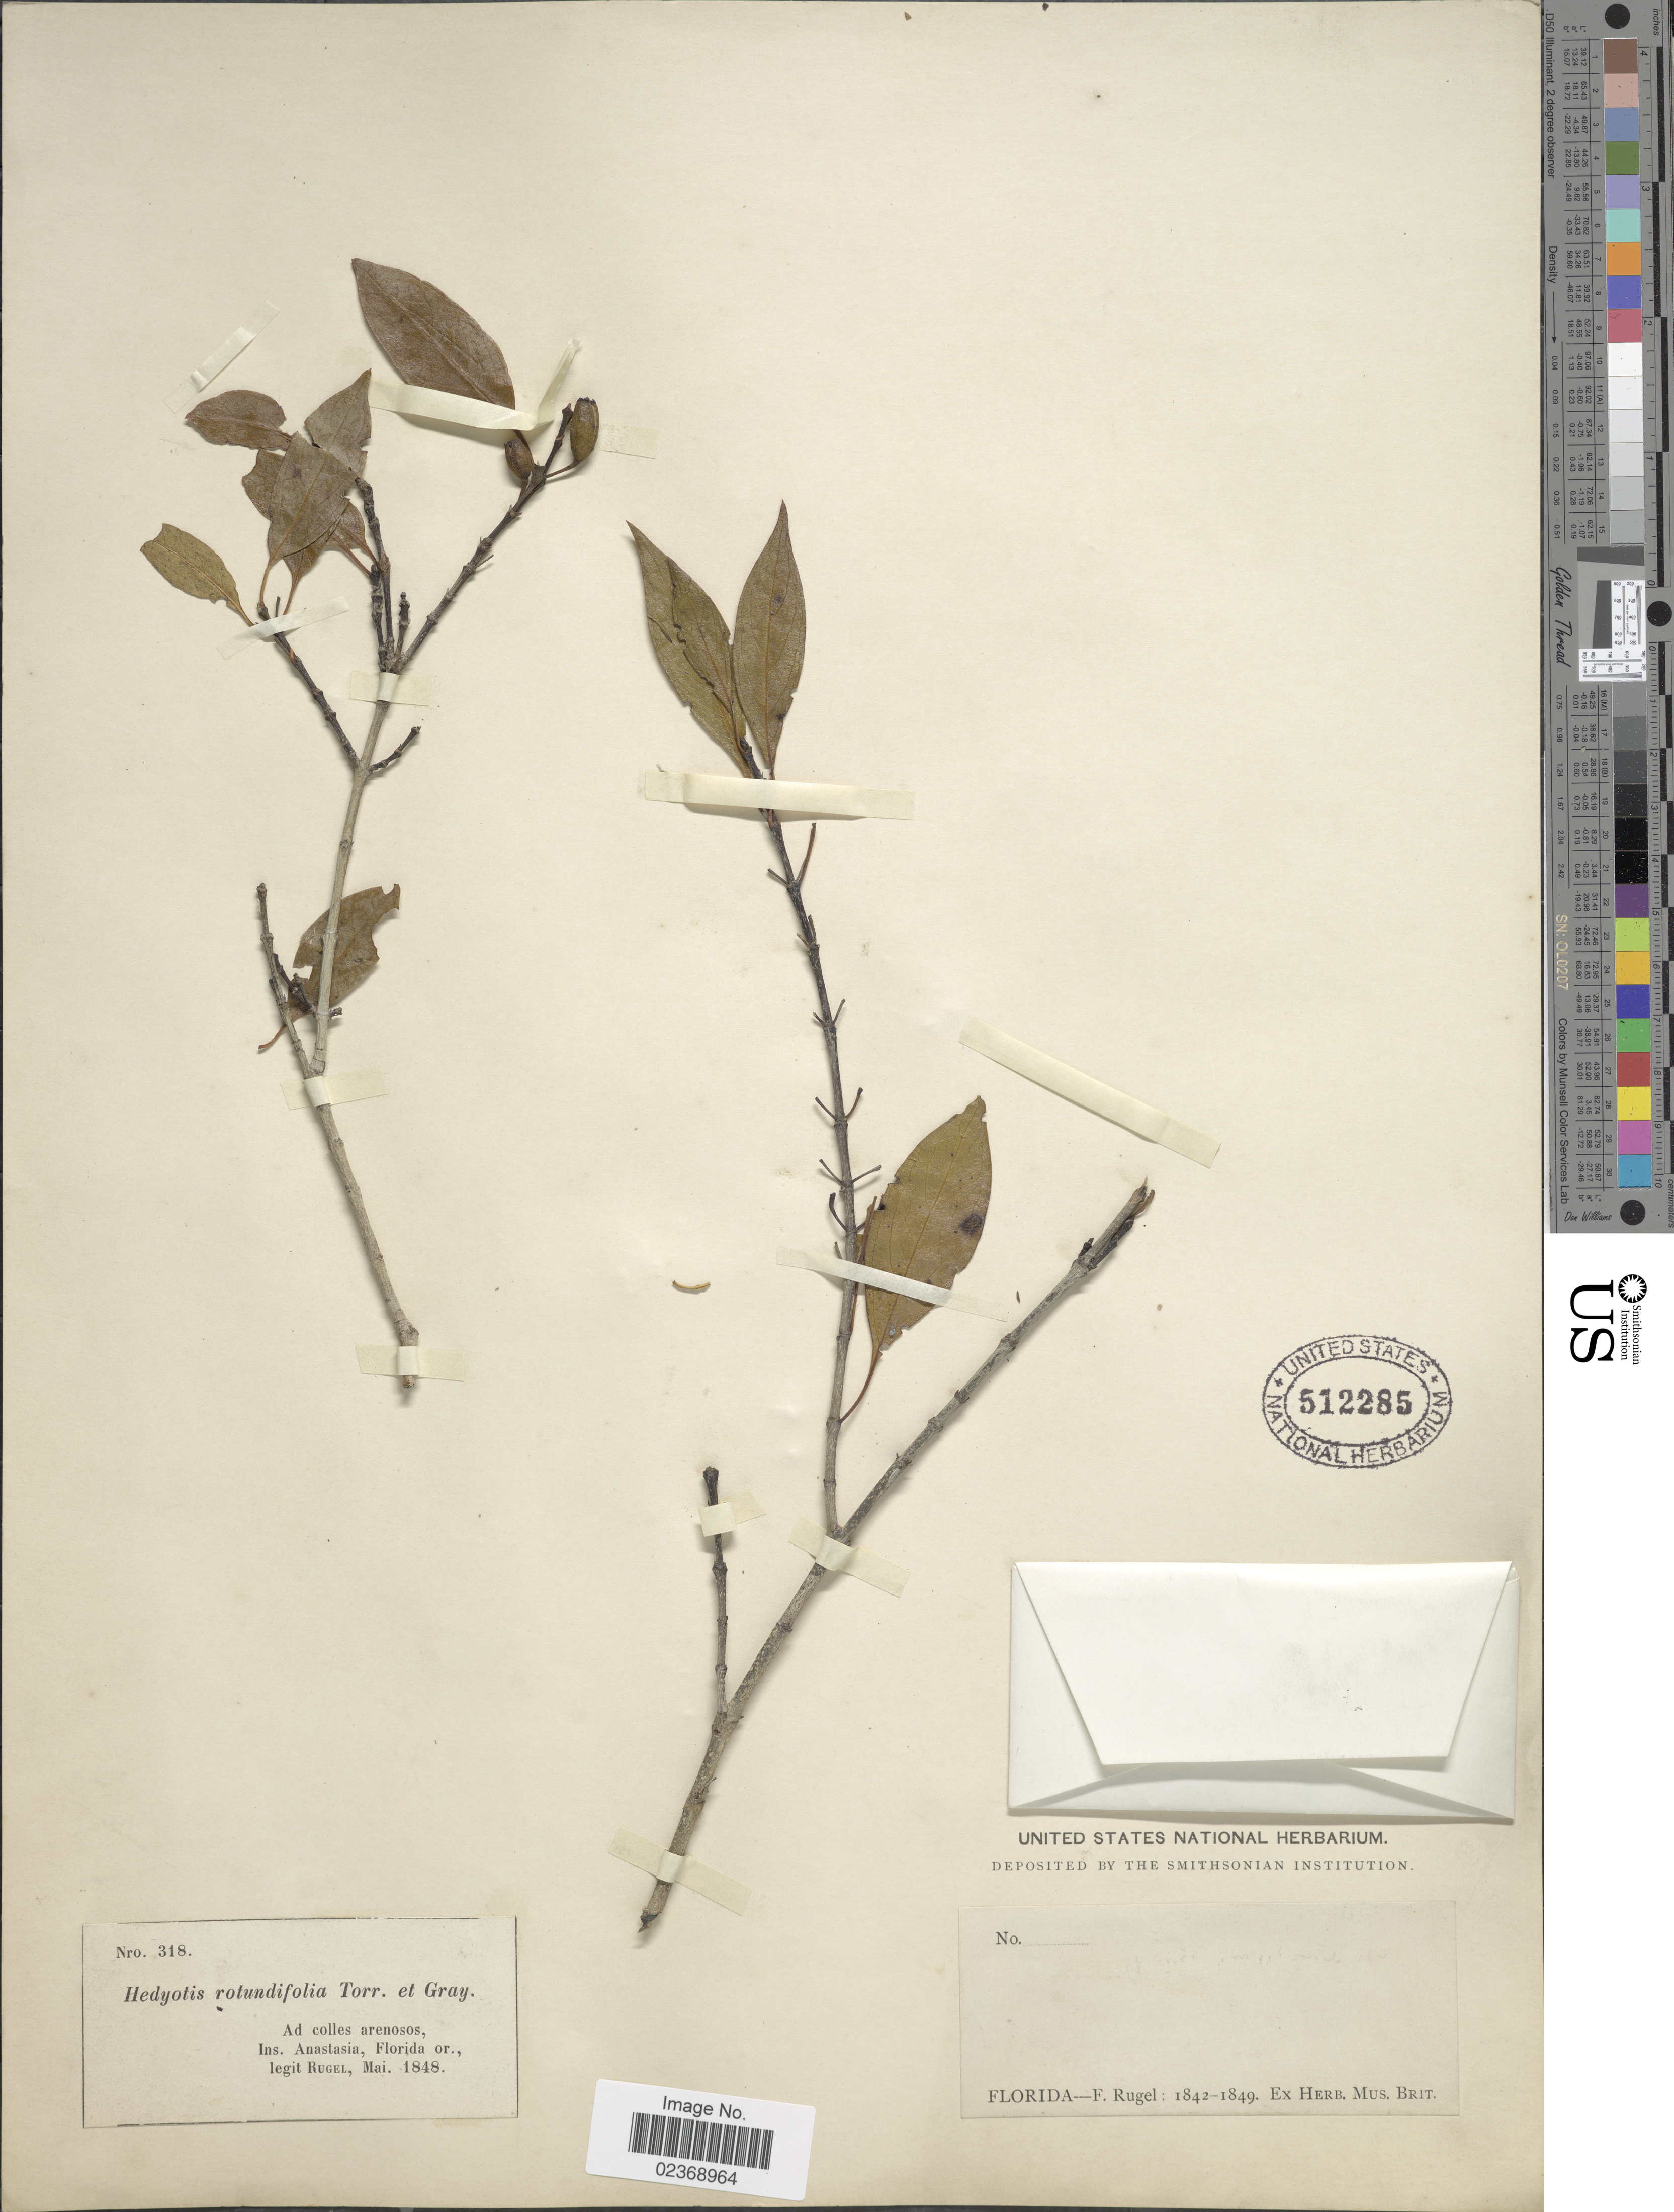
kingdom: Plantae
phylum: Tracheophyta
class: Magnoliopsida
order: Gentianales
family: Rubiaceae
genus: Exostema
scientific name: Exostema caribaeum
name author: (Jacq.) Roem. & Schult.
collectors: F. Rugel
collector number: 318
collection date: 1848-05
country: United States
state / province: Florida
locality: Ad colles arenosos, Ins Anastasia, Florida or.,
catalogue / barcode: US 512285